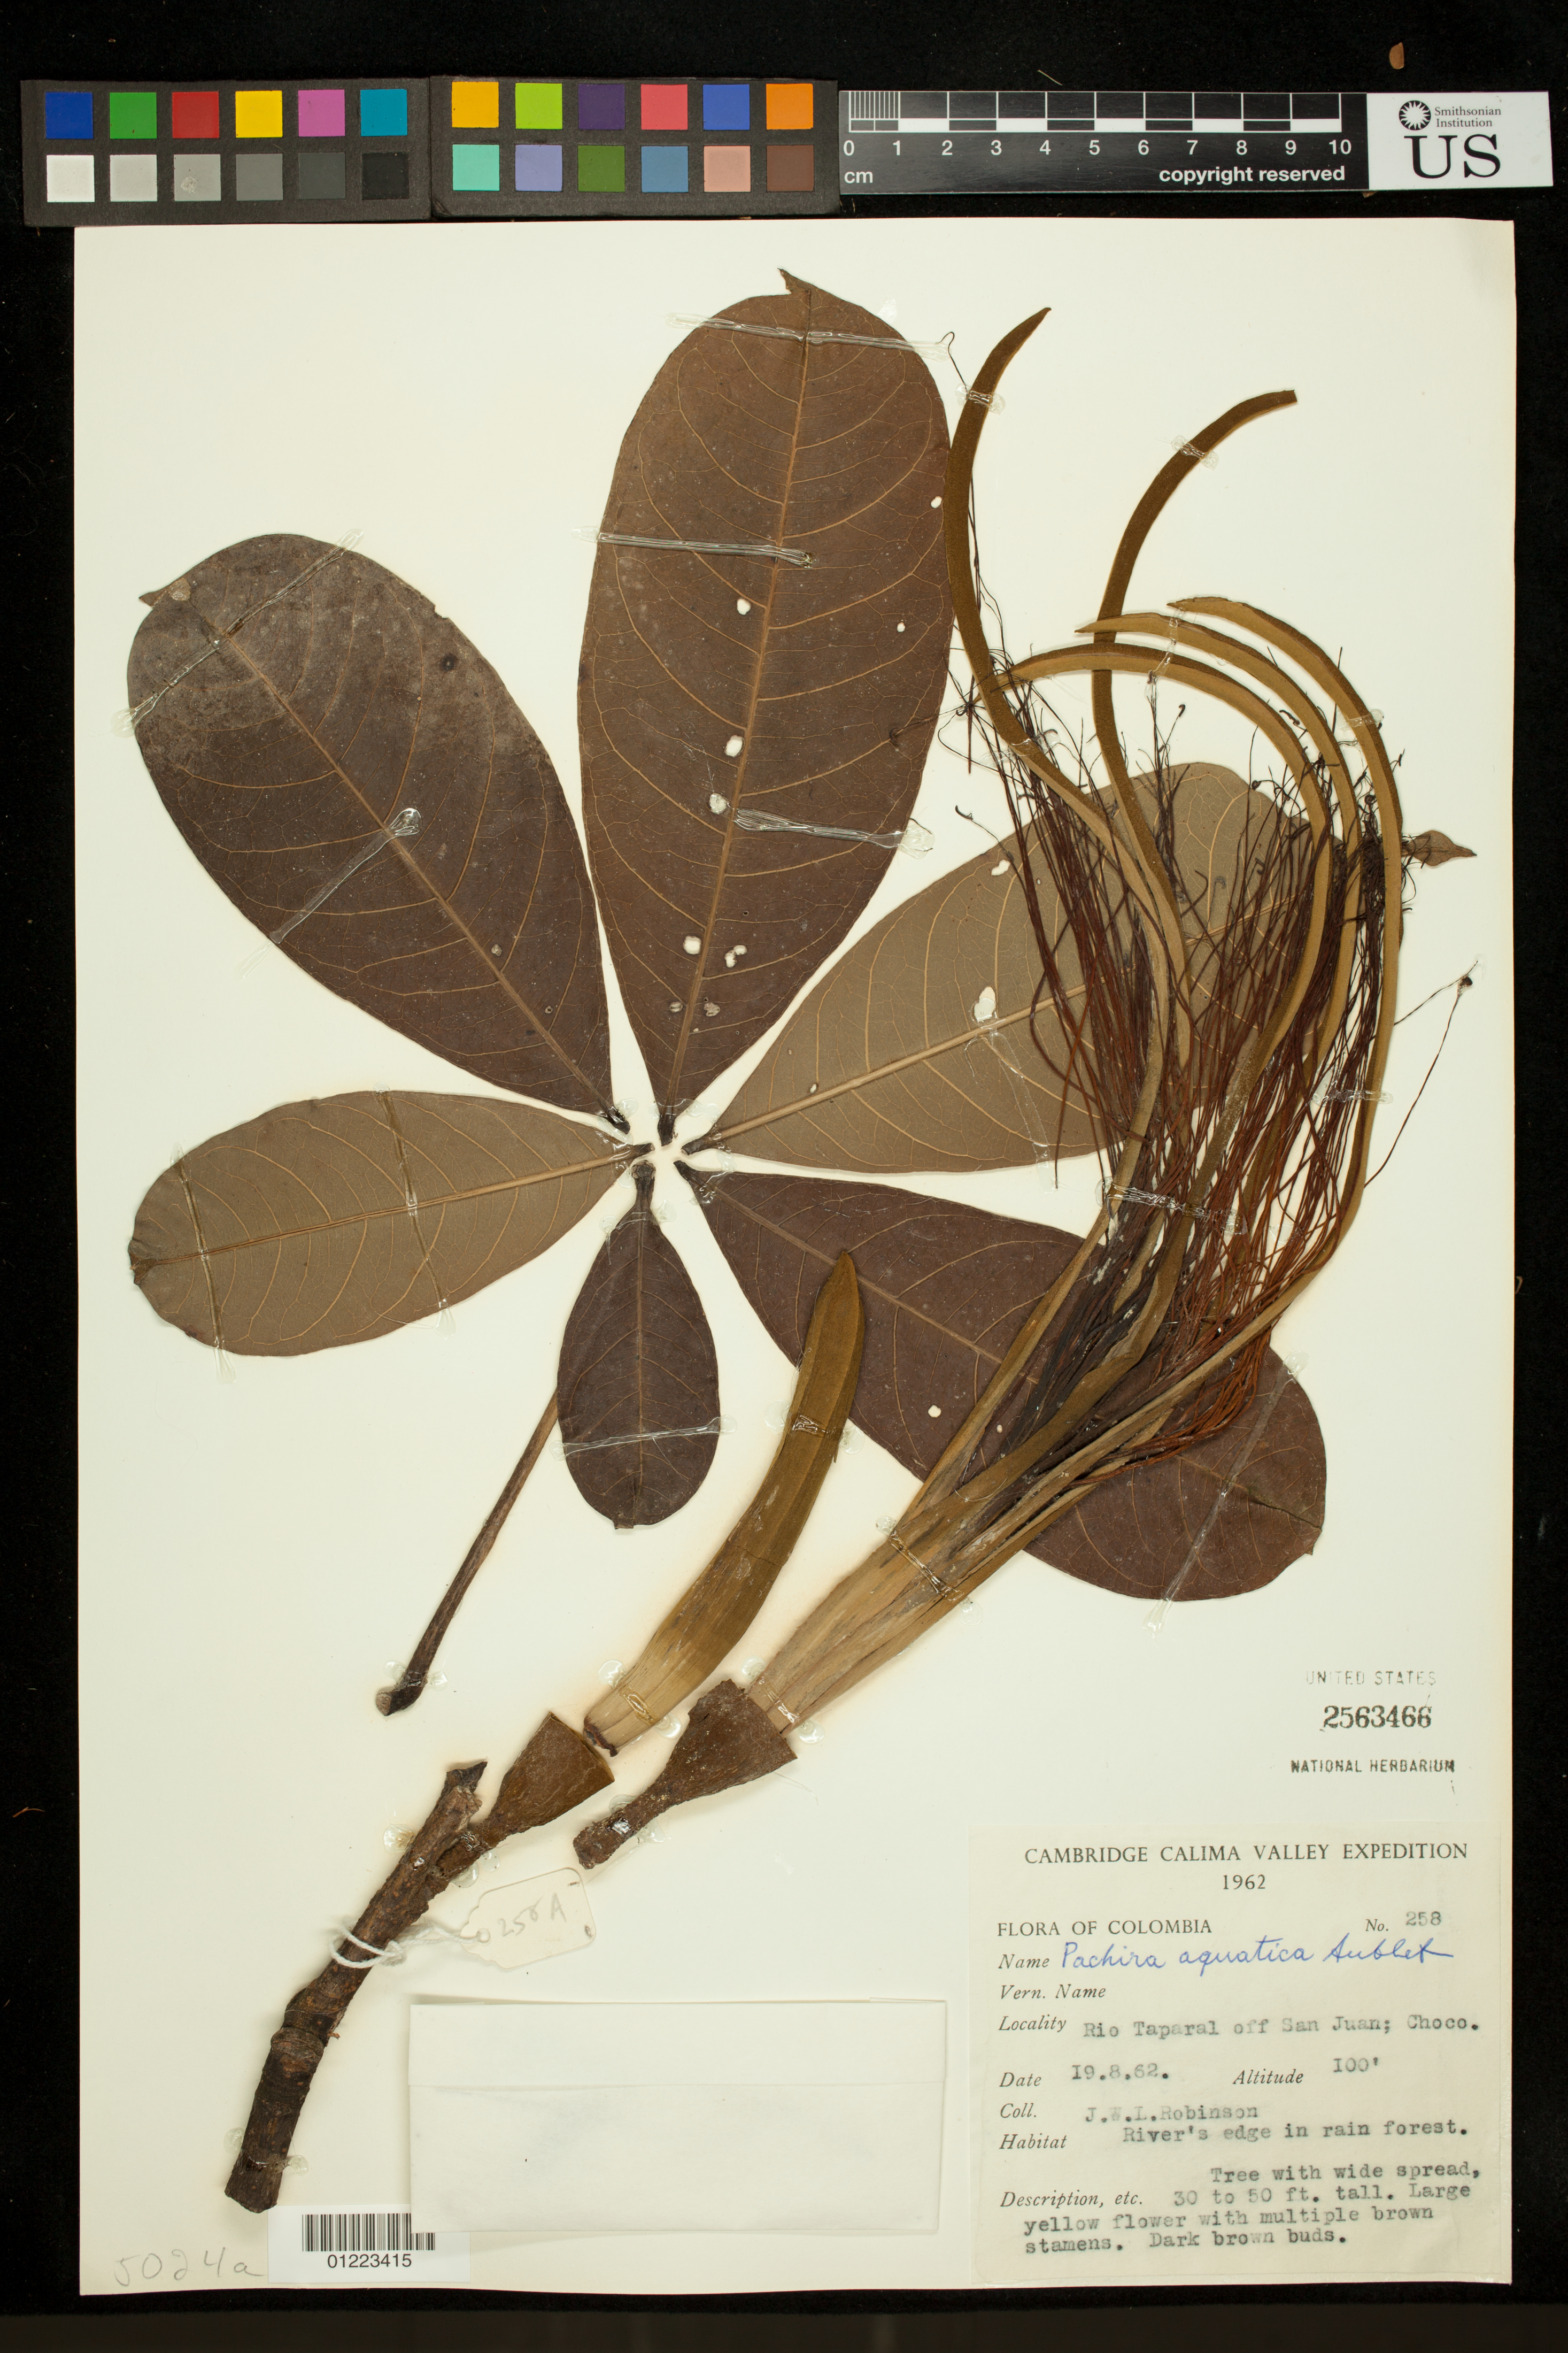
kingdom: Plantae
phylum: Tracheophyta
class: Magnoliopsida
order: Malvales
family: Malvaceae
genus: Pachira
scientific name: Pachira aquatica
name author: Aubl.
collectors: J. W. Robinson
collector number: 258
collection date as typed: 8/19/1962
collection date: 1962-08-19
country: Colombia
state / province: Chocó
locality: Rio Taparal off San Juan, Choco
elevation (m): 30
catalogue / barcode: US 2563466